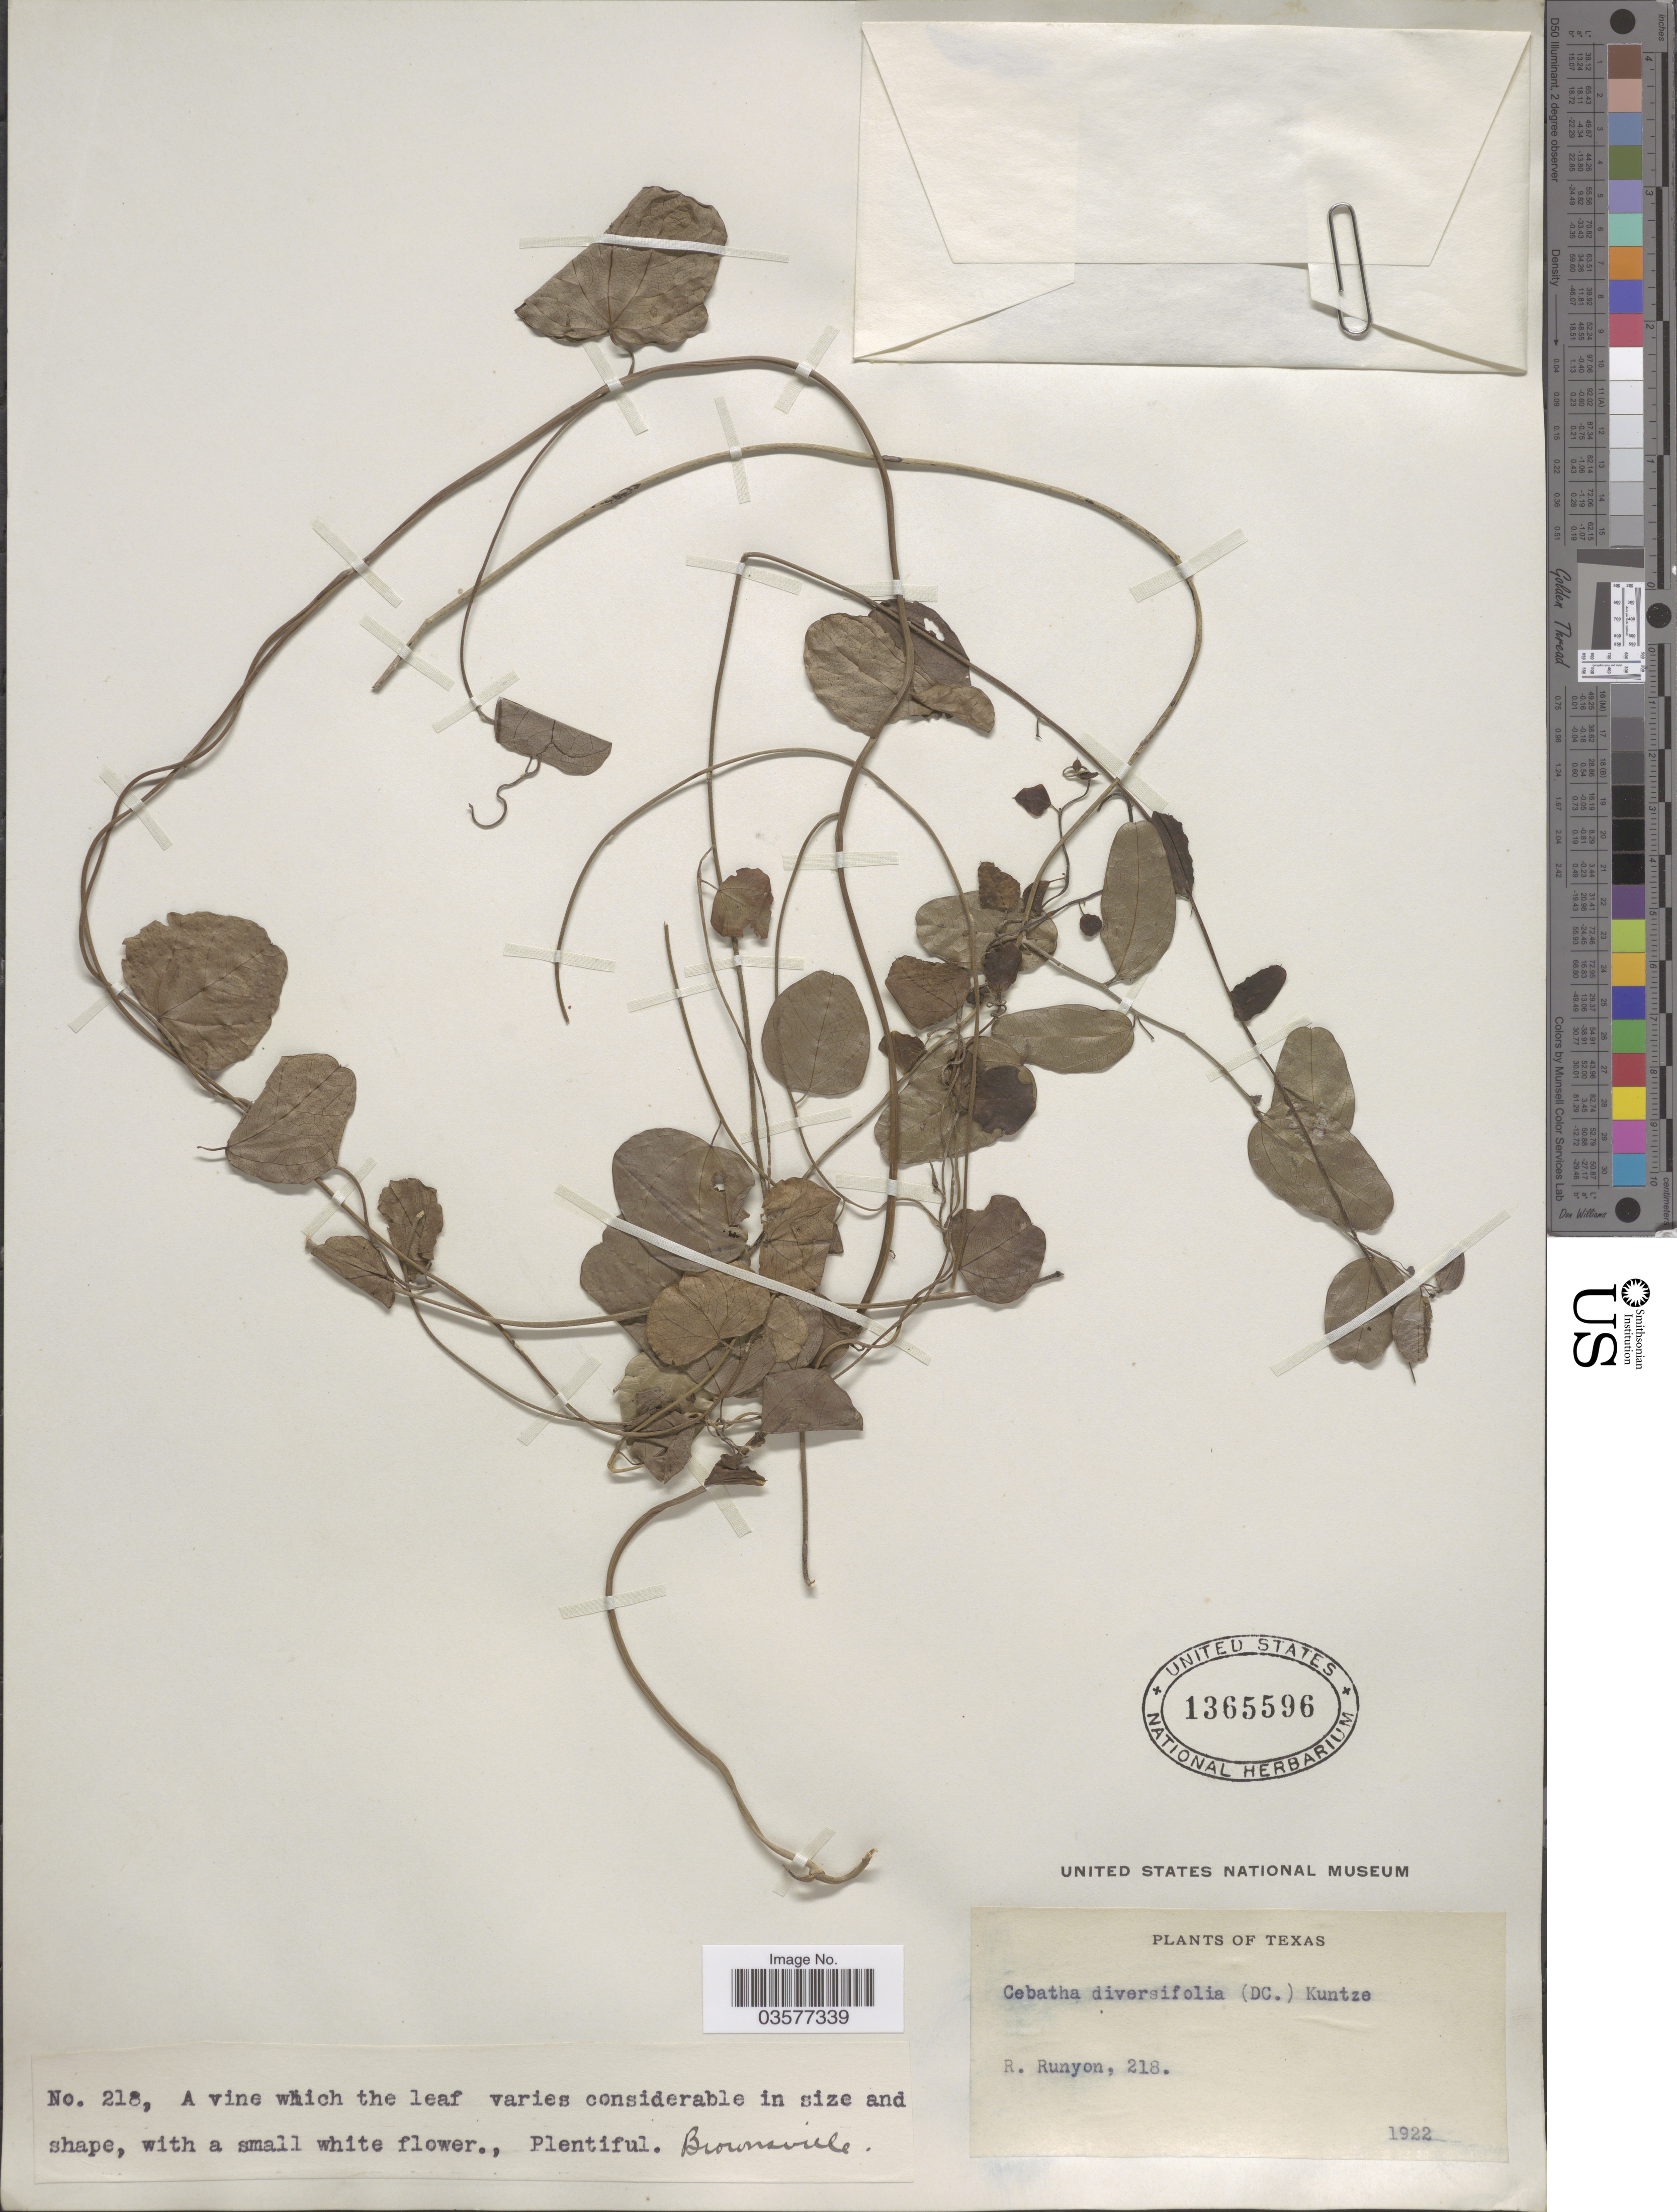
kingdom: Plantae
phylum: Tracheophyta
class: Magnoliopsida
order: Ranunculales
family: Menispermaceae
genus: Cocculus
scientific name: Cocculus diversifolius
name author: DC.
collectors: R. Runyon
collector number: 218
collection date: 1922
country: United States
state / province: Texas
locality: Brownsville.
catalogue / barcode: US 1365596